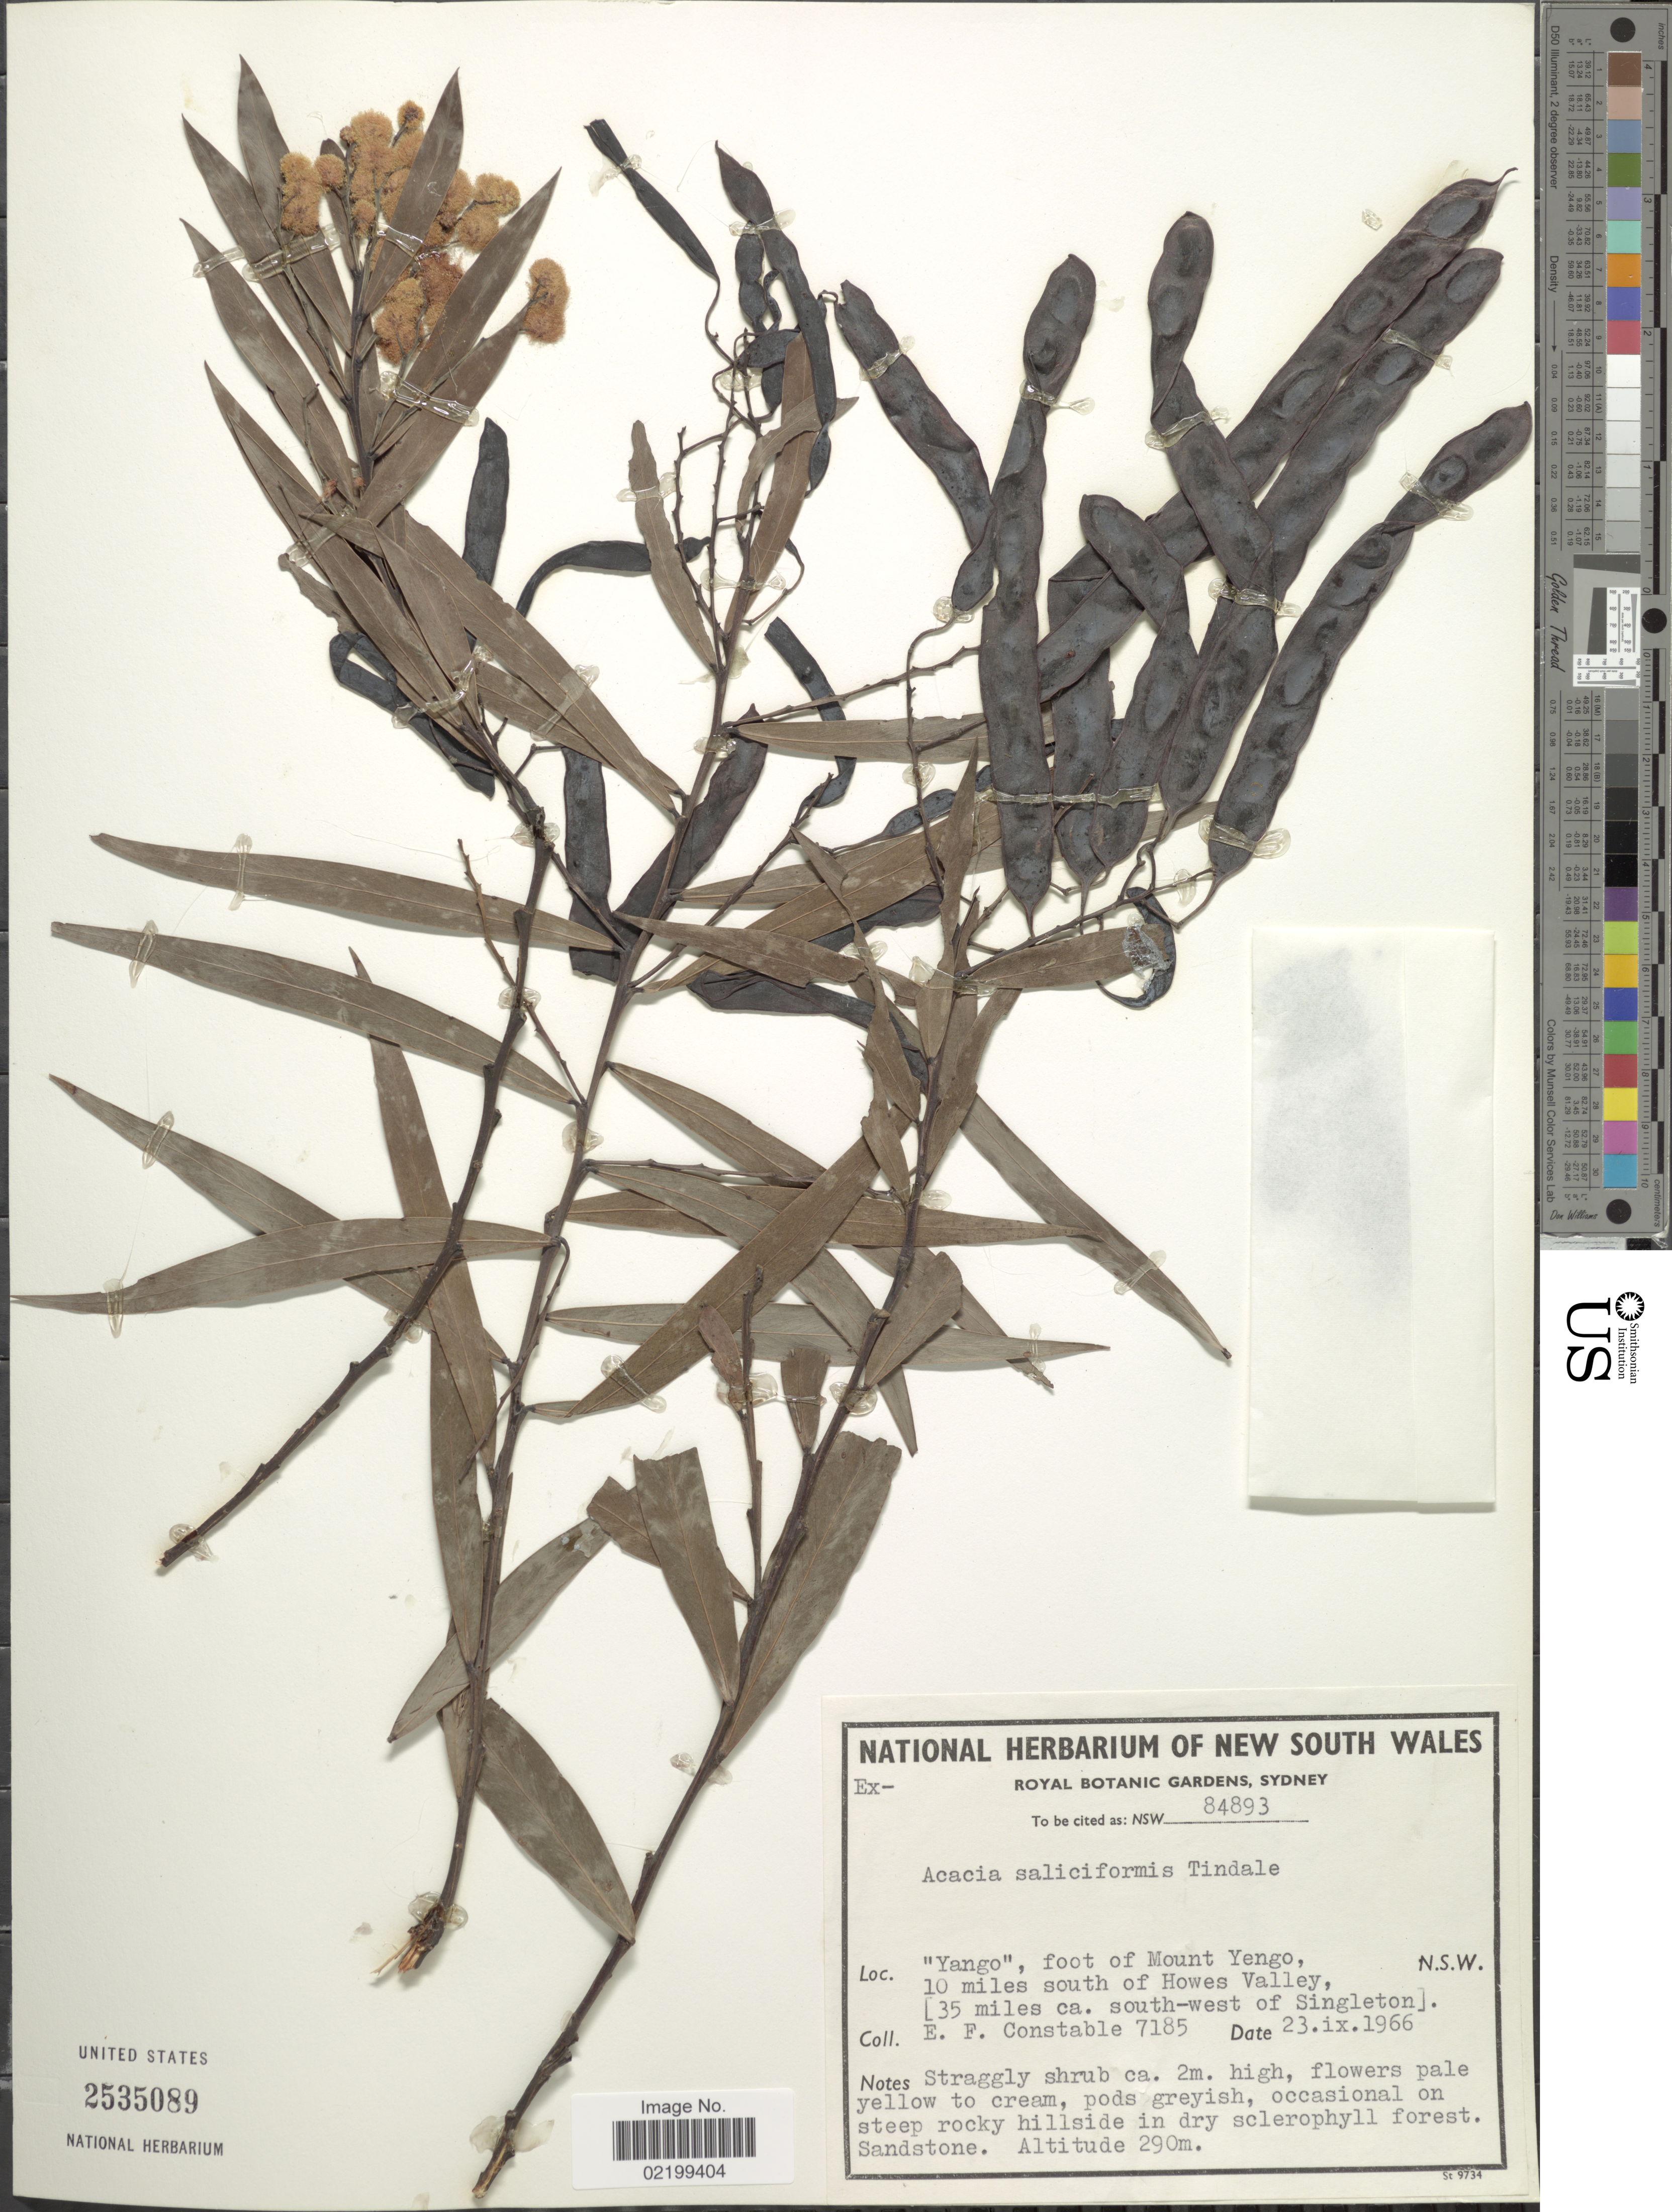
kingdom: Plantae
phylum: Tracheophyta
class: Magnoliopsida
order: Fabales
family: Fabaceae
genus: Acacia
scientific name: Acacia saliciformis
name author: Tindale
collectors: E. F. Constable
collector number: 7185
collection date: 1966-09-23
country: Australia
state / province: New South Wales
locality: Yango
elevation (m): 290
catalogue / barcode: US 2535089